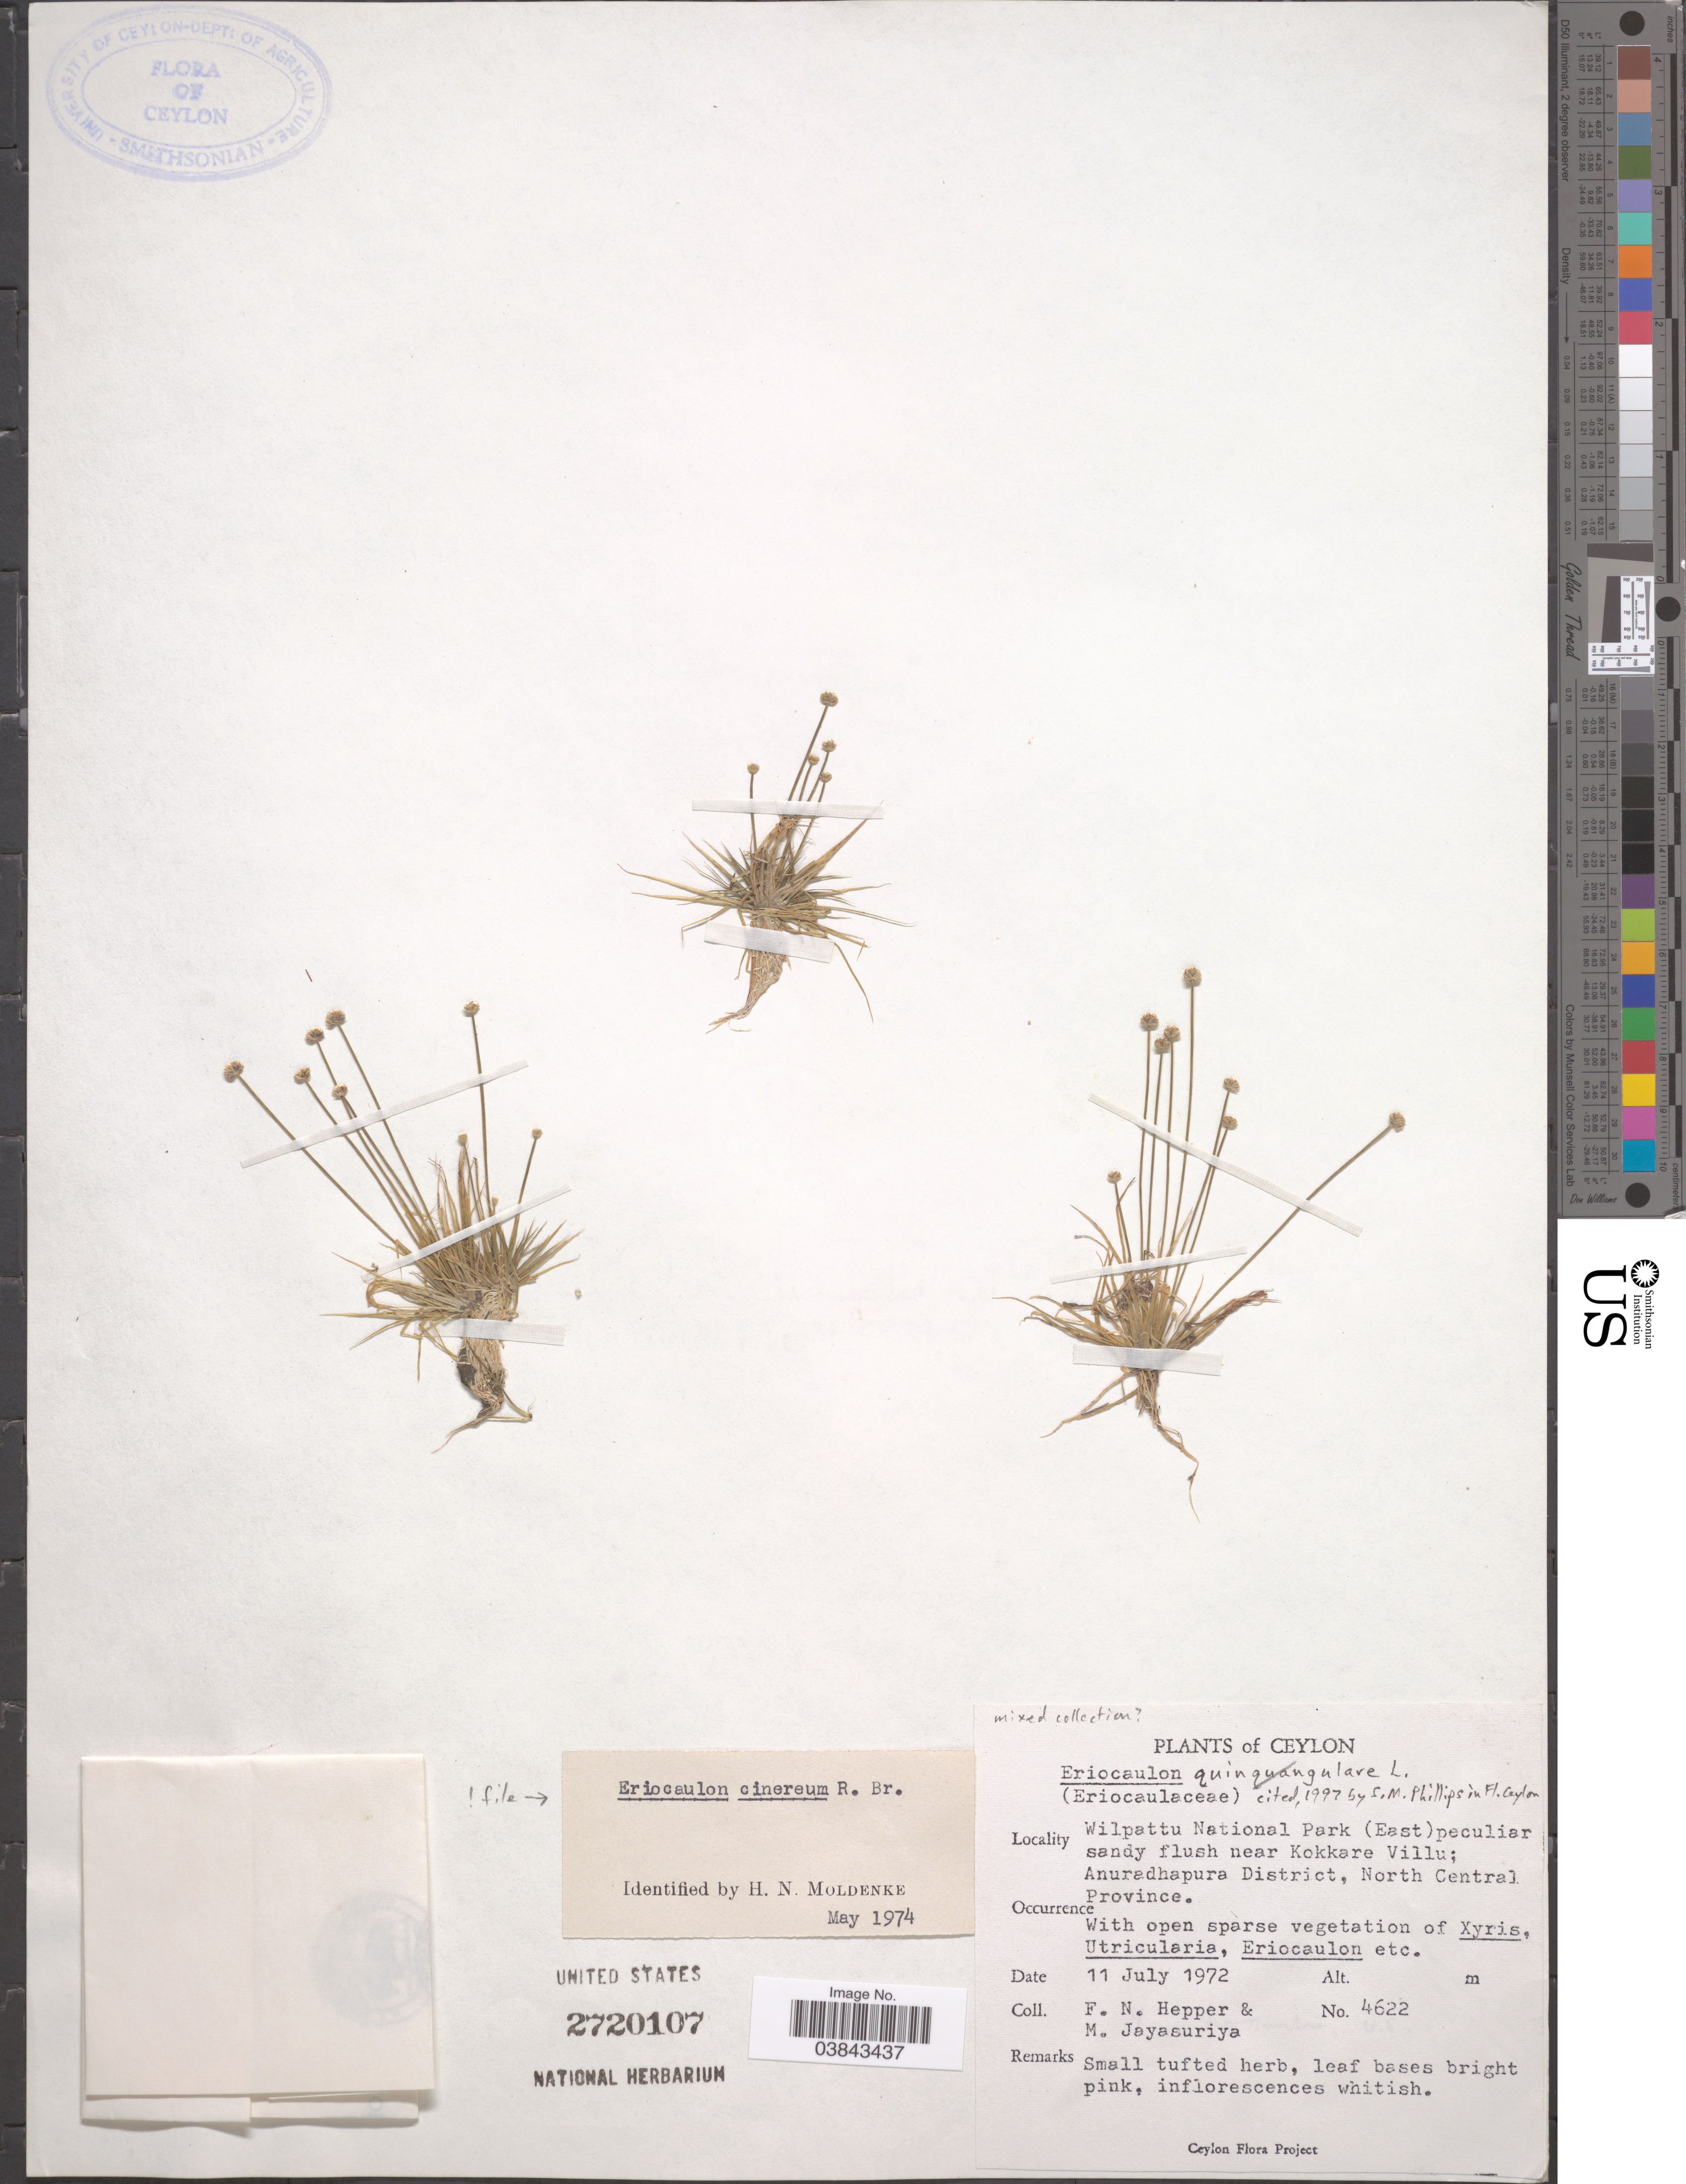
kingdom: Plantae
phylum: Tracheophyta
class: Liliopsida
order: Poales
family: Eriocaulaceae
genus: Eriocaulon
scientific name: Eriocaulon cinereum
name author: R. Br.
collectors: F. Hepper & M. Jayasuriya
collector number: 4622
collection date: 1972-07-11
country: Sri Lanka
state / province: North Central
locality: Ceylon. Wilpattu National Park (East) peculiar sandy flush near Kokkare Villu; Anuradhapura District, North Central Province.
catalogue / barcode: US 2720107